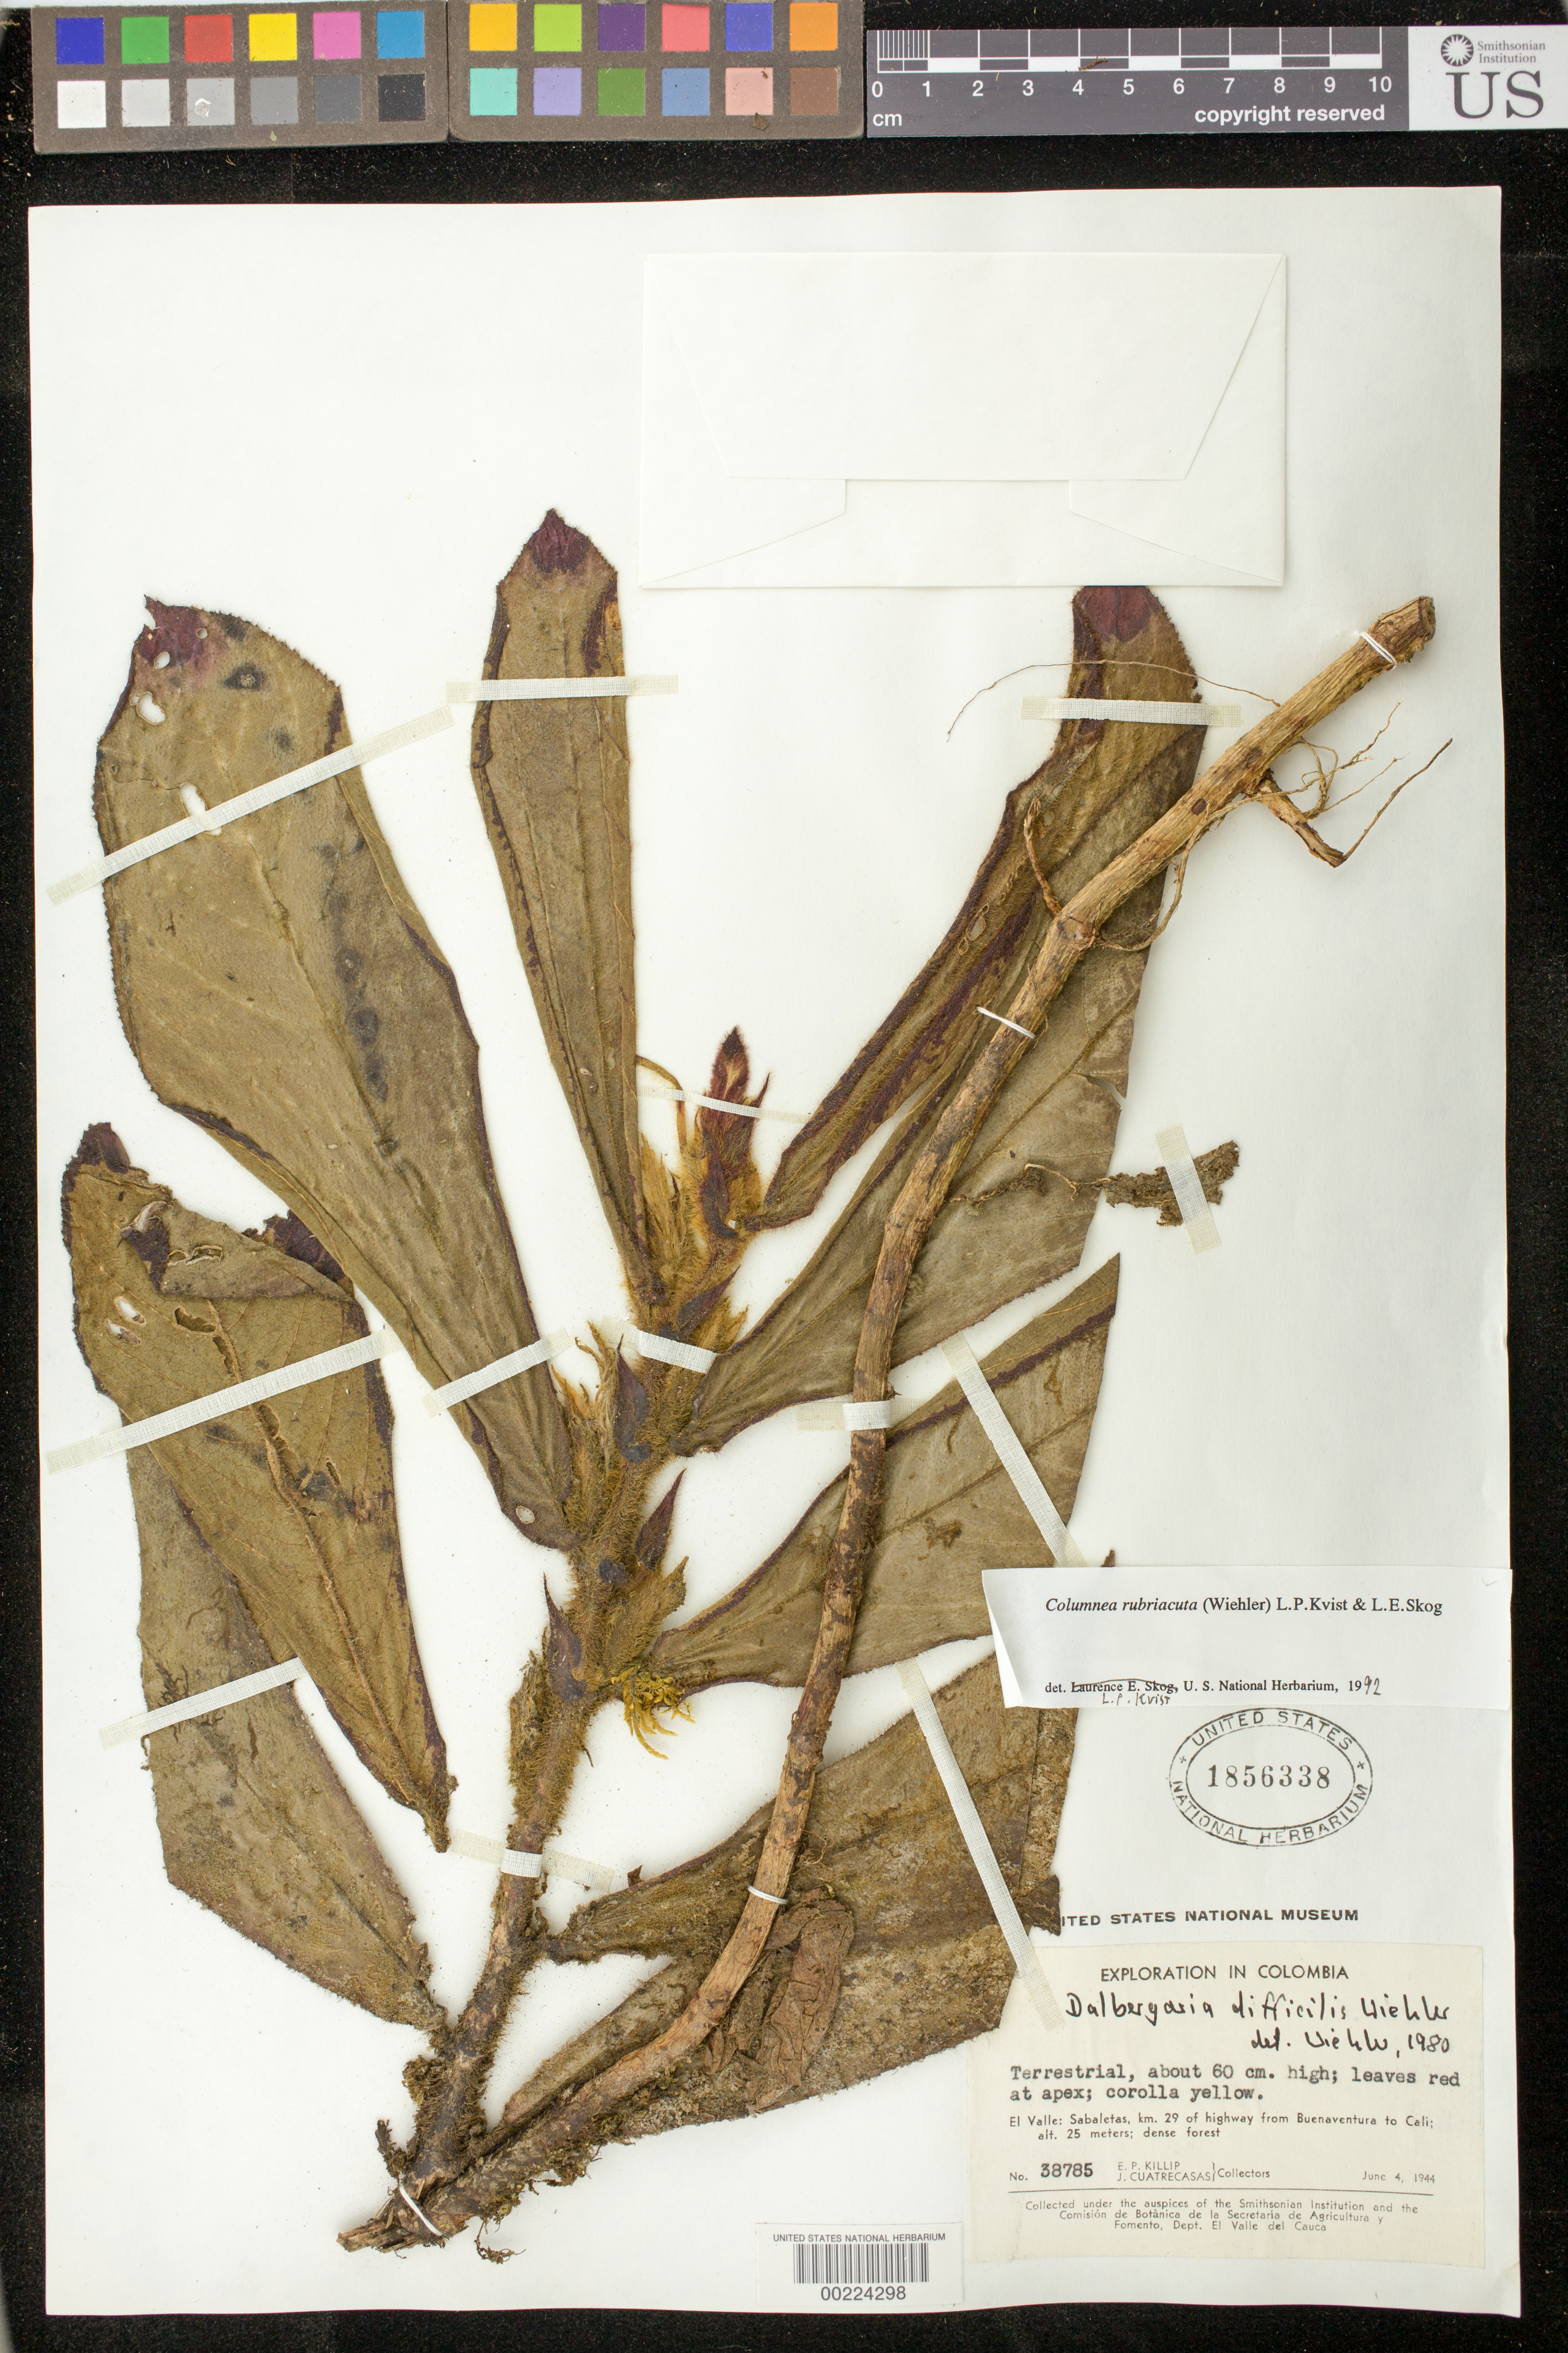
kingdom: Plantae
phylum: Tracheophyta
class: Magnoliopsida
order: Lamiales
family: Gesneriaceae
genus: Columnea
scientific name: Columnea rubriacuta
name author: (Wiehler) L.P. Kvist & L.E. Skog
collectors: E. P. Killip & J. Cuatrecasas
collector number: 38785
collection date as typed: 04 Jun 1944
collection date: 1944-06-04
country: Colombia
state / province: Valle del Cauca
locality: Sabaletas, km 29 of highway from Buenaventura to Cali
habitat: Dense forest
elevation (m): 25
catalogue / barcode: US 1856338